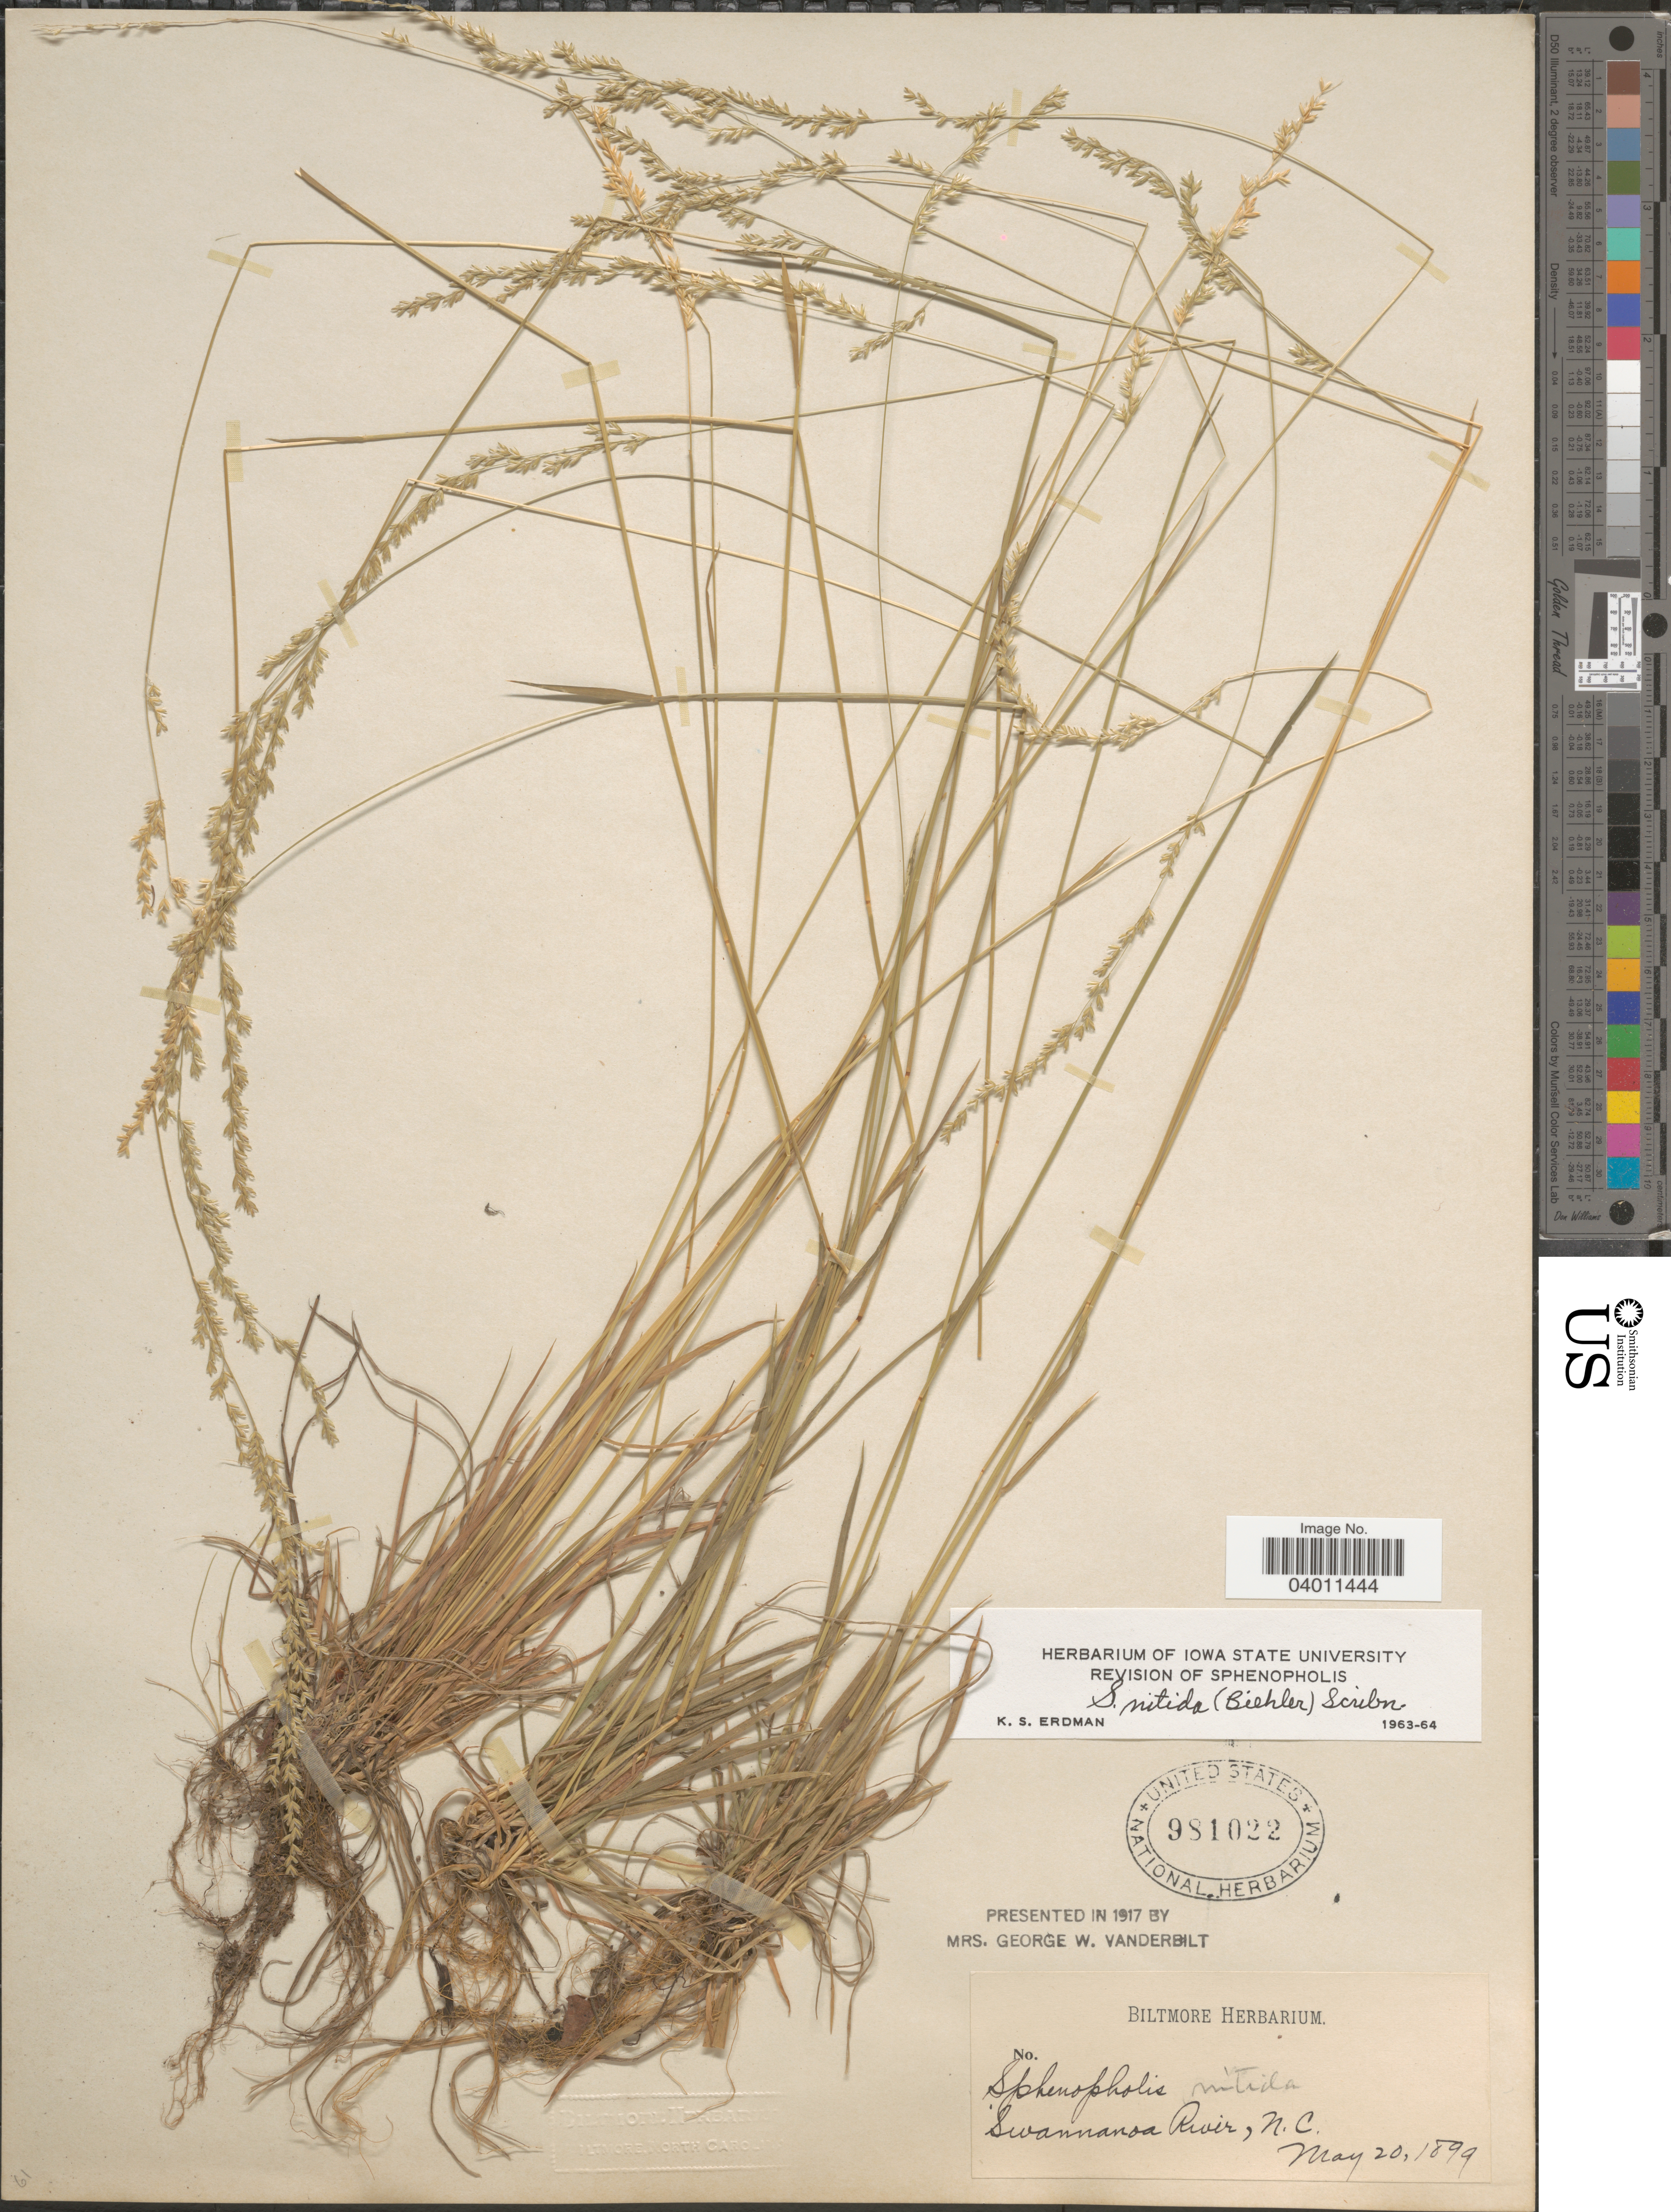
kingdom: Plantae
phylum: Tracheophyta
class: Liliopsida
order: Poales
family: Poaceae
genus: Sphenopholis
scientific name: Sphenopholis nitida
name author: (Biehler) Scribn.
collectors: ex herb. Biltmore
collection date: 1899-05-20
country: United States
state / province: North Carolina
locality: Swannanoa River.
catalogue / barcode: US 981022